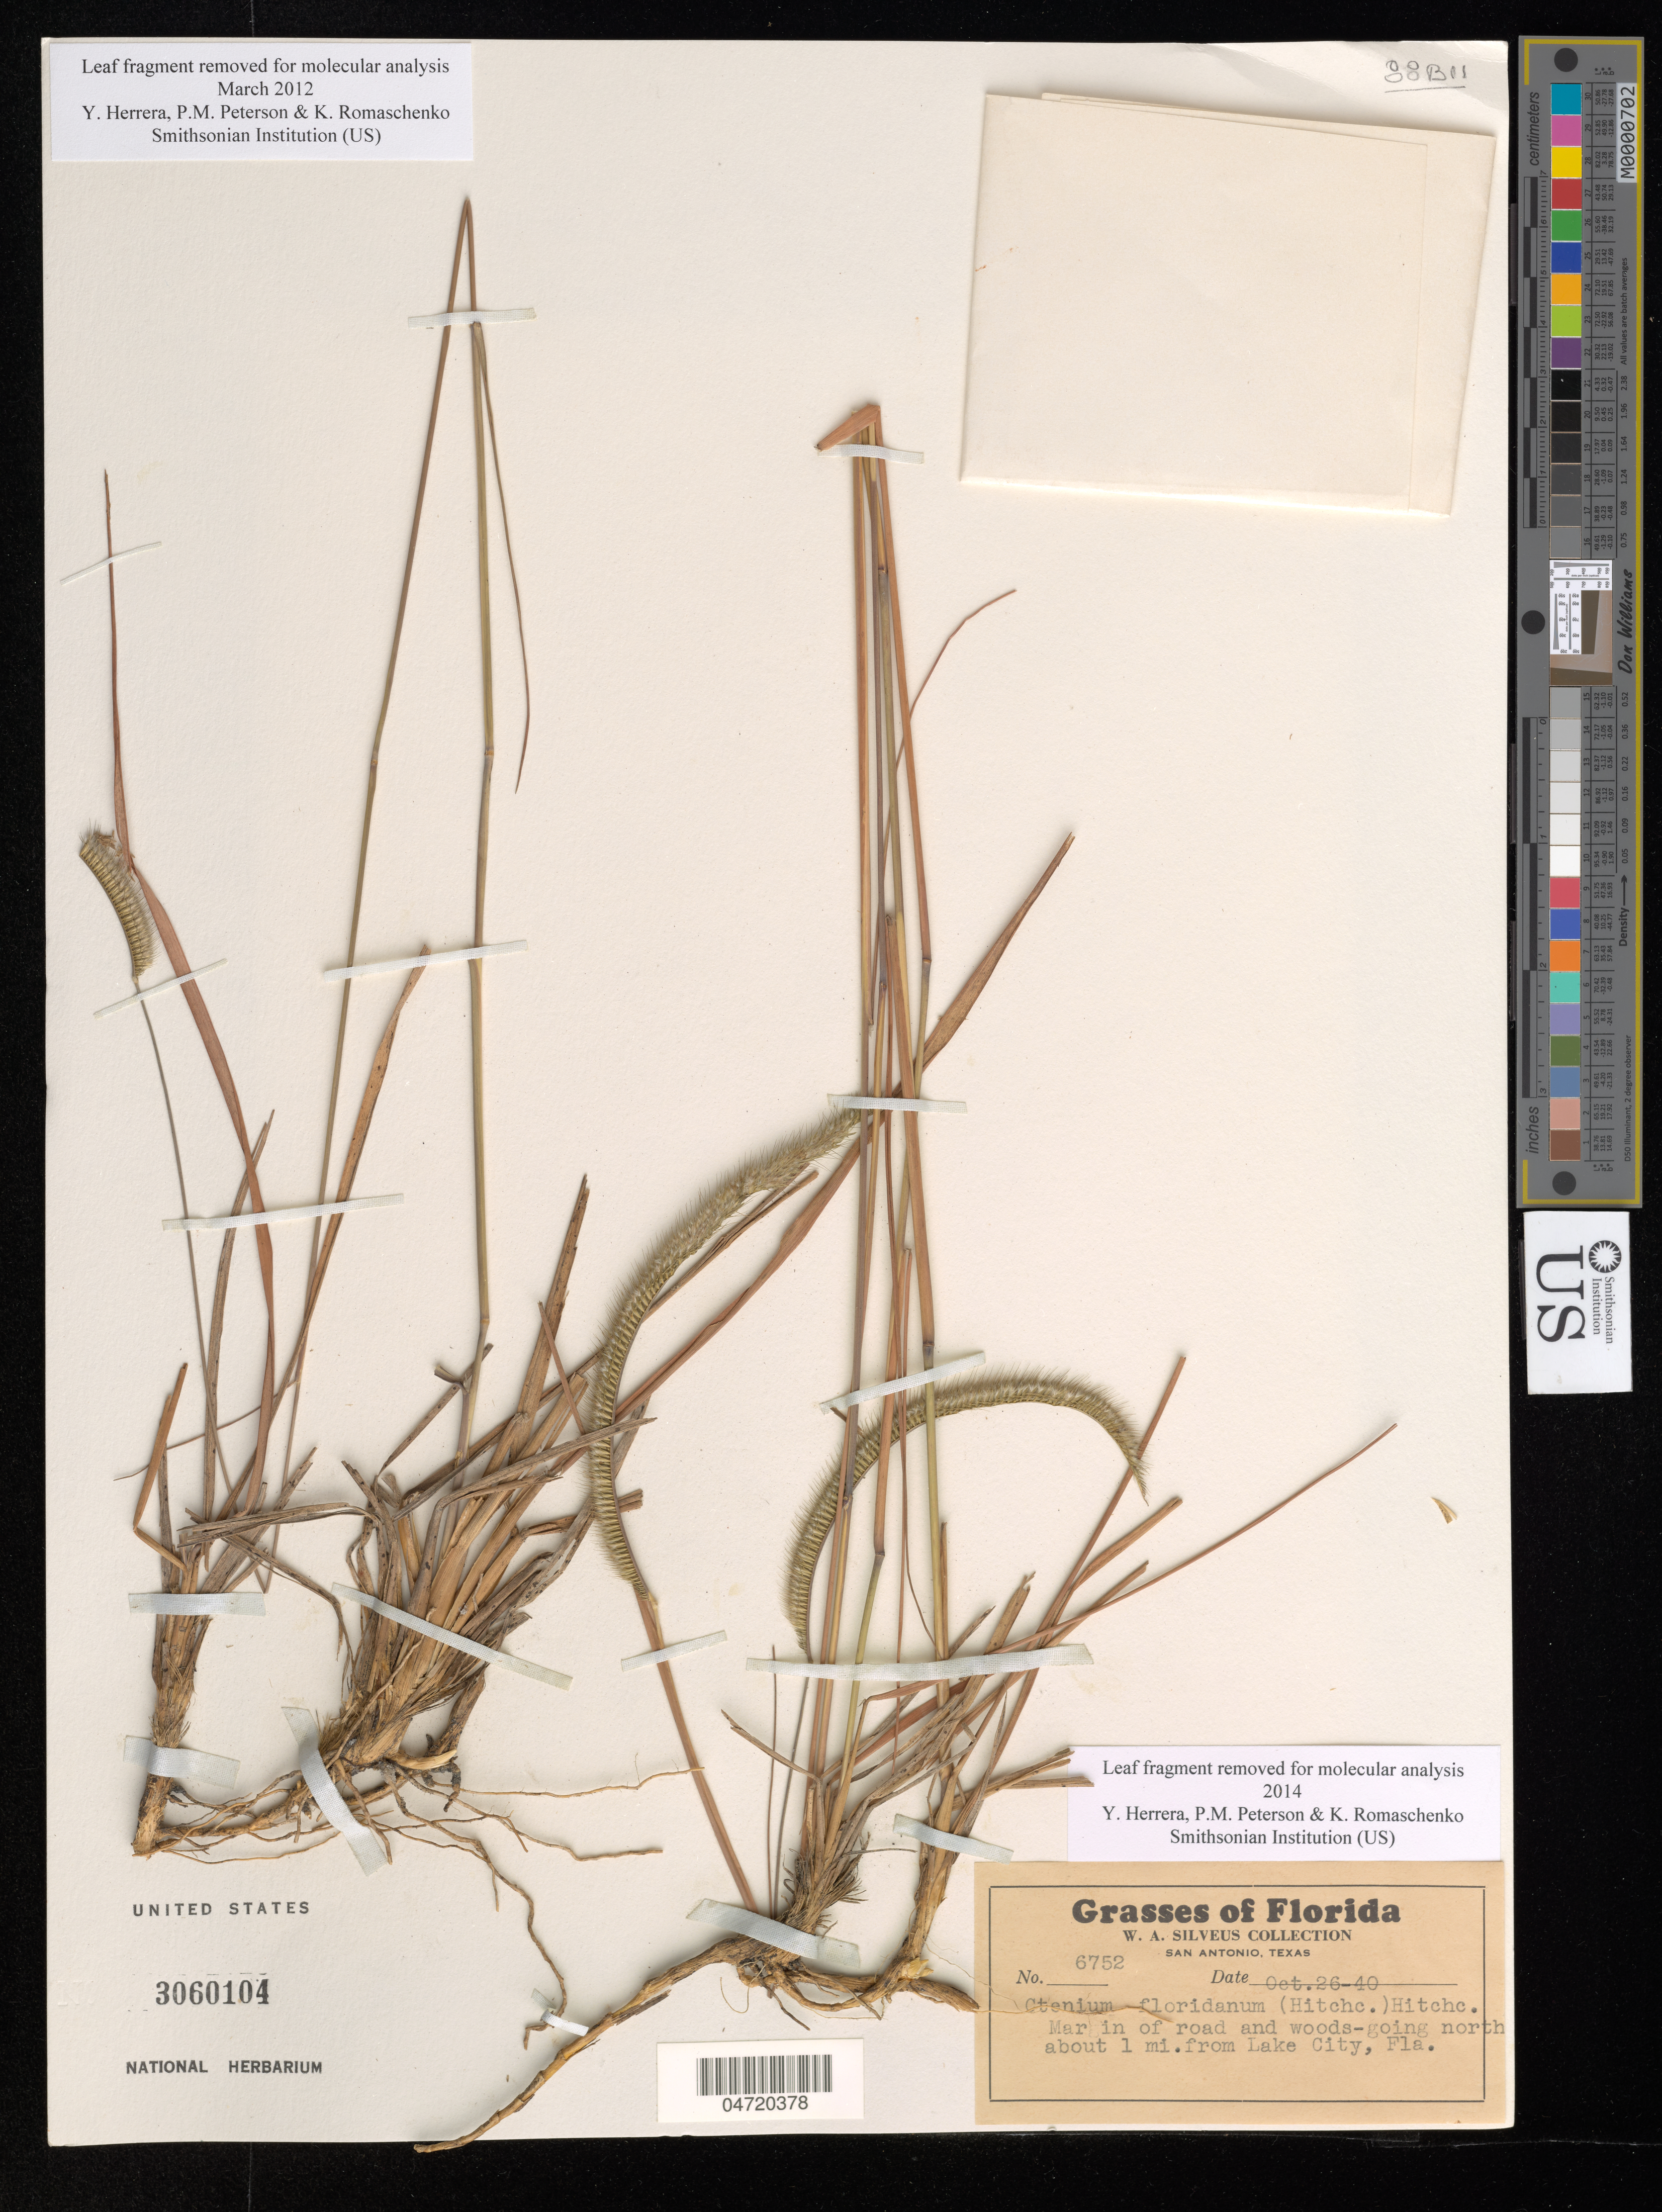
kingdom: Plantae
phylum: Tracheophyta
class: Liliopsida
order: Poales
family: Poaceae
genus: Ctenium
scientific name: Ctenium floridanum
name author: (Hitchc.) Hitchc.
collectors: W. Silveus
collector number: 6752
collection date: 1940-10-26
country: United States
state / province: Florida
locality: Margin of road and woods-going north about 1 mi. from Lake City.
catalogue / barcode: US 3060104